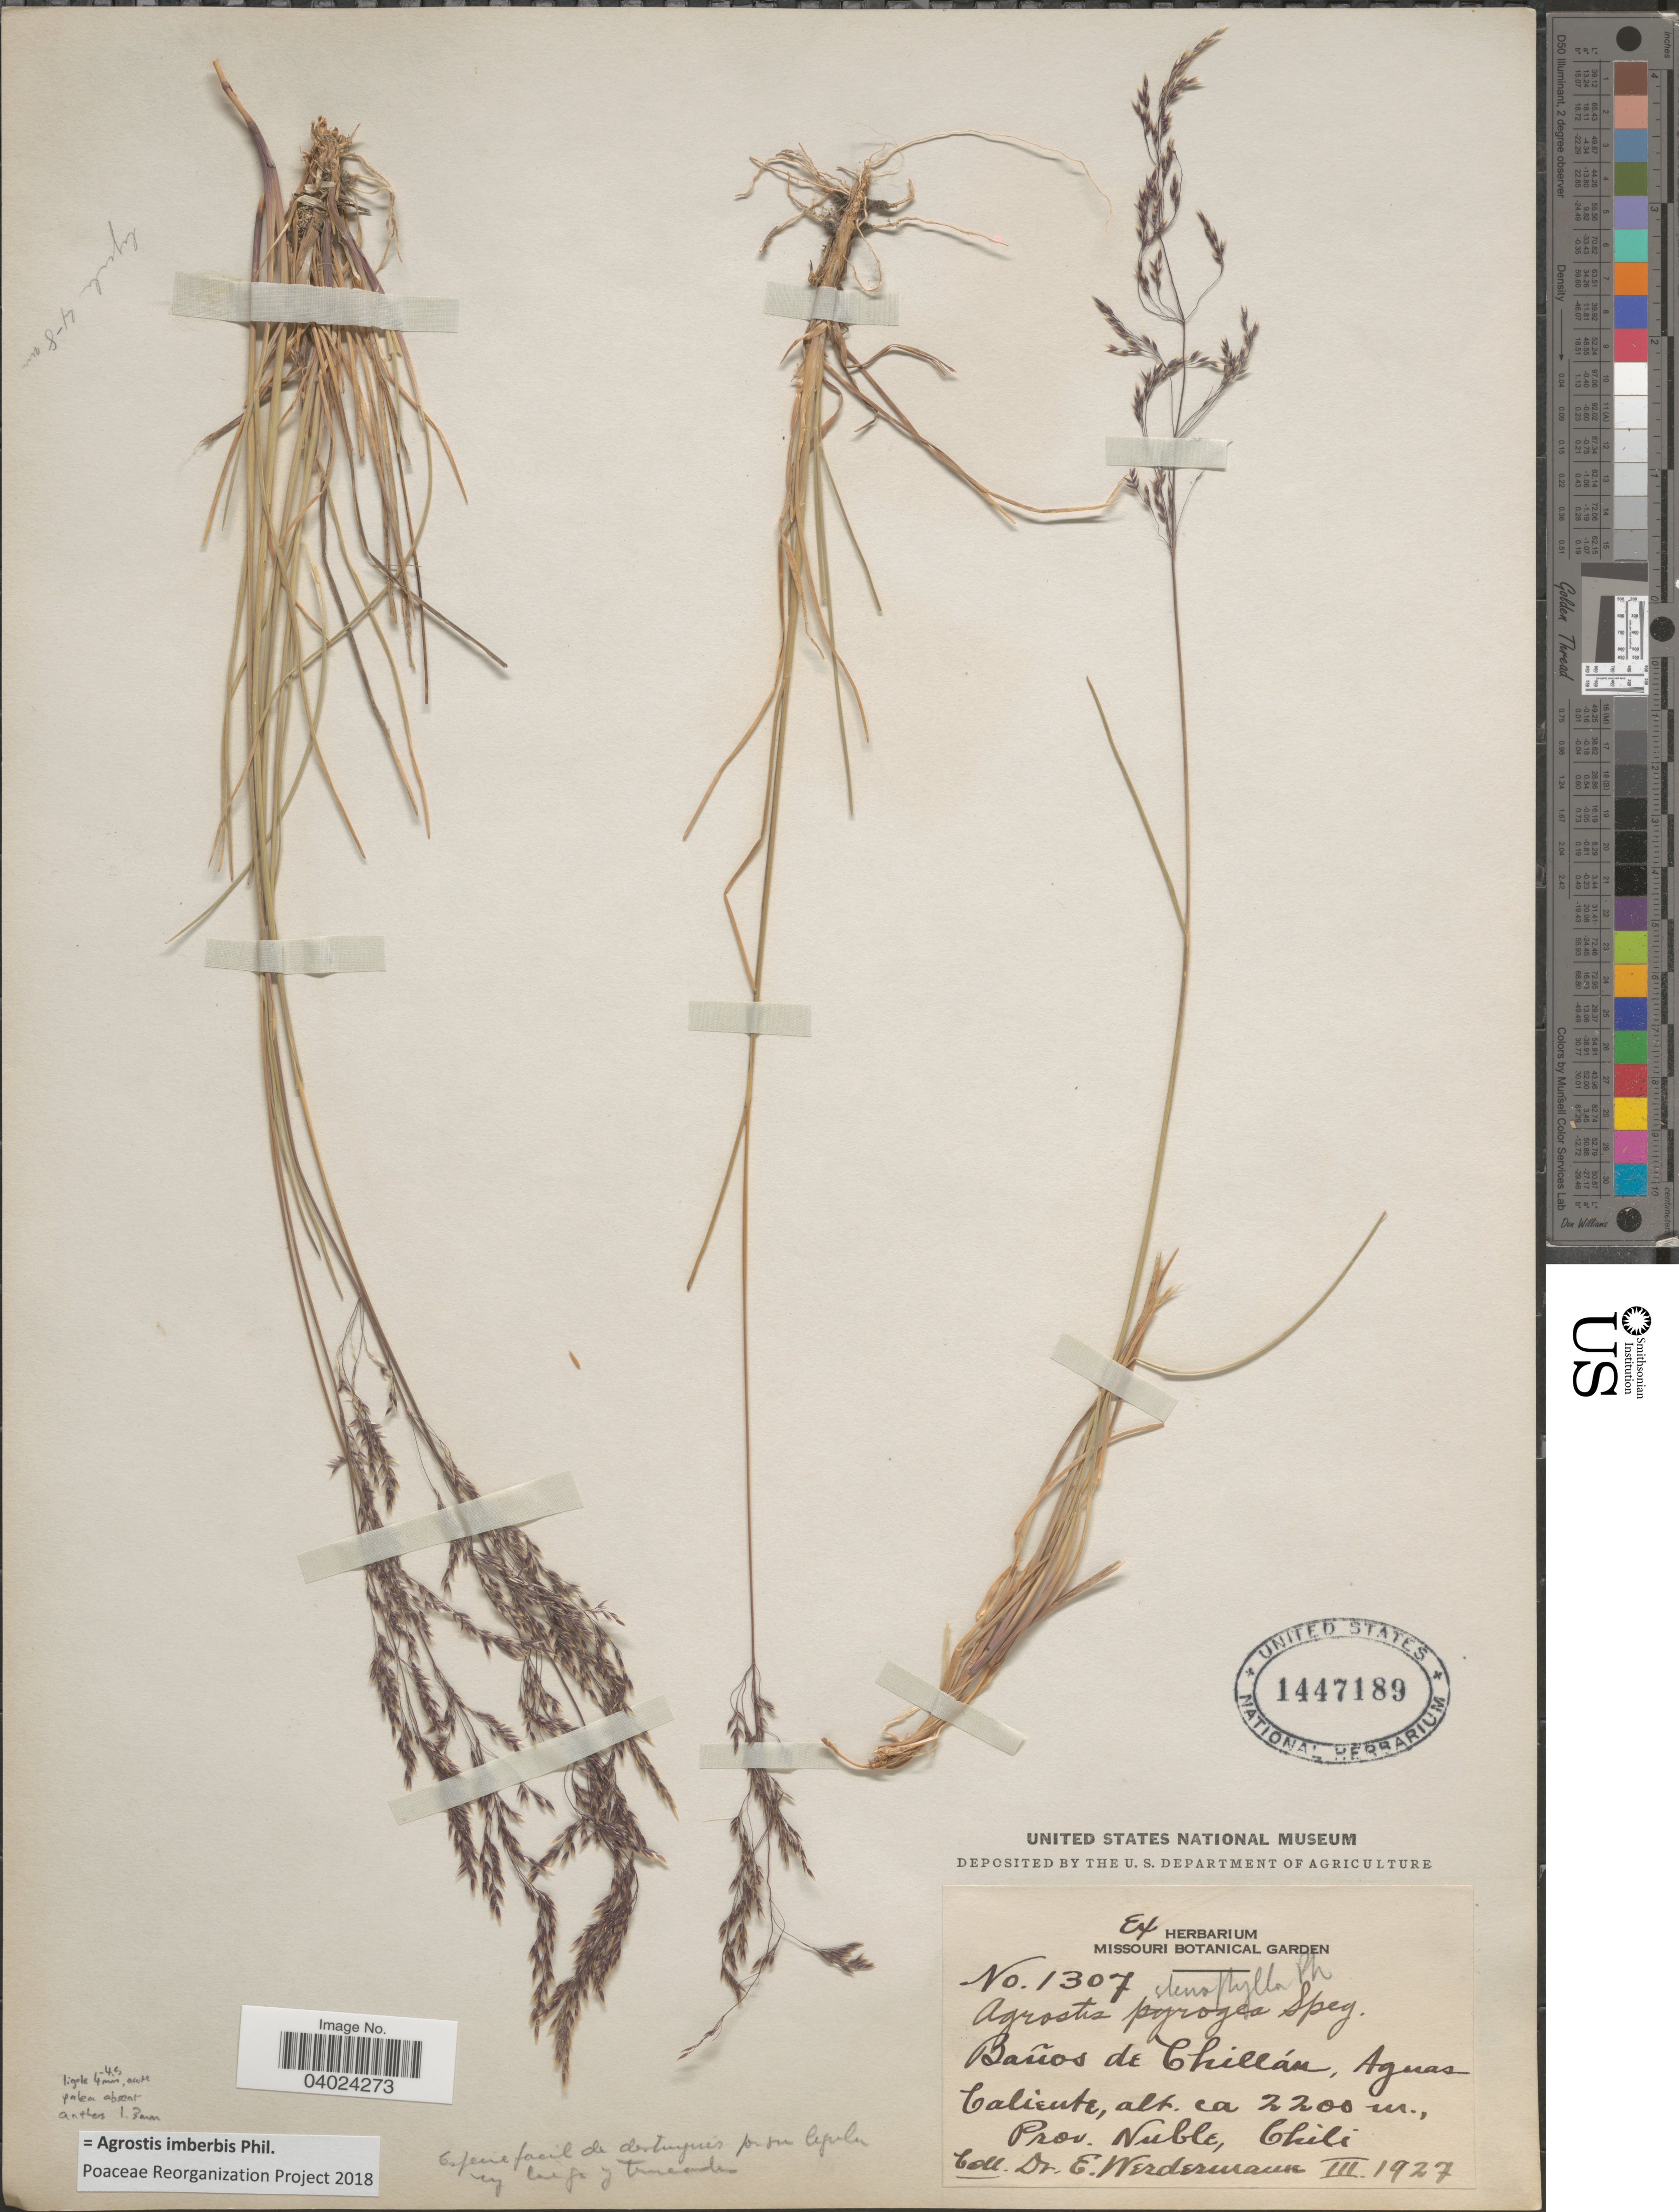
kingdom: Plantae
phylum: Tracheophyta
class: Liliopsida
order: Poales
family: Poaceae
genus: Agrostis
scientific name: Agrostis imberbis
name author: Phil.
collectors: E. Werdermann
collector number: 1307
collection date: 1927-03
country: Chile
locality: Baños de Chillán, Aguas Caliente. Prov. Nuble.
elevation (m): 2200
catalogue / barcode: US 1447189